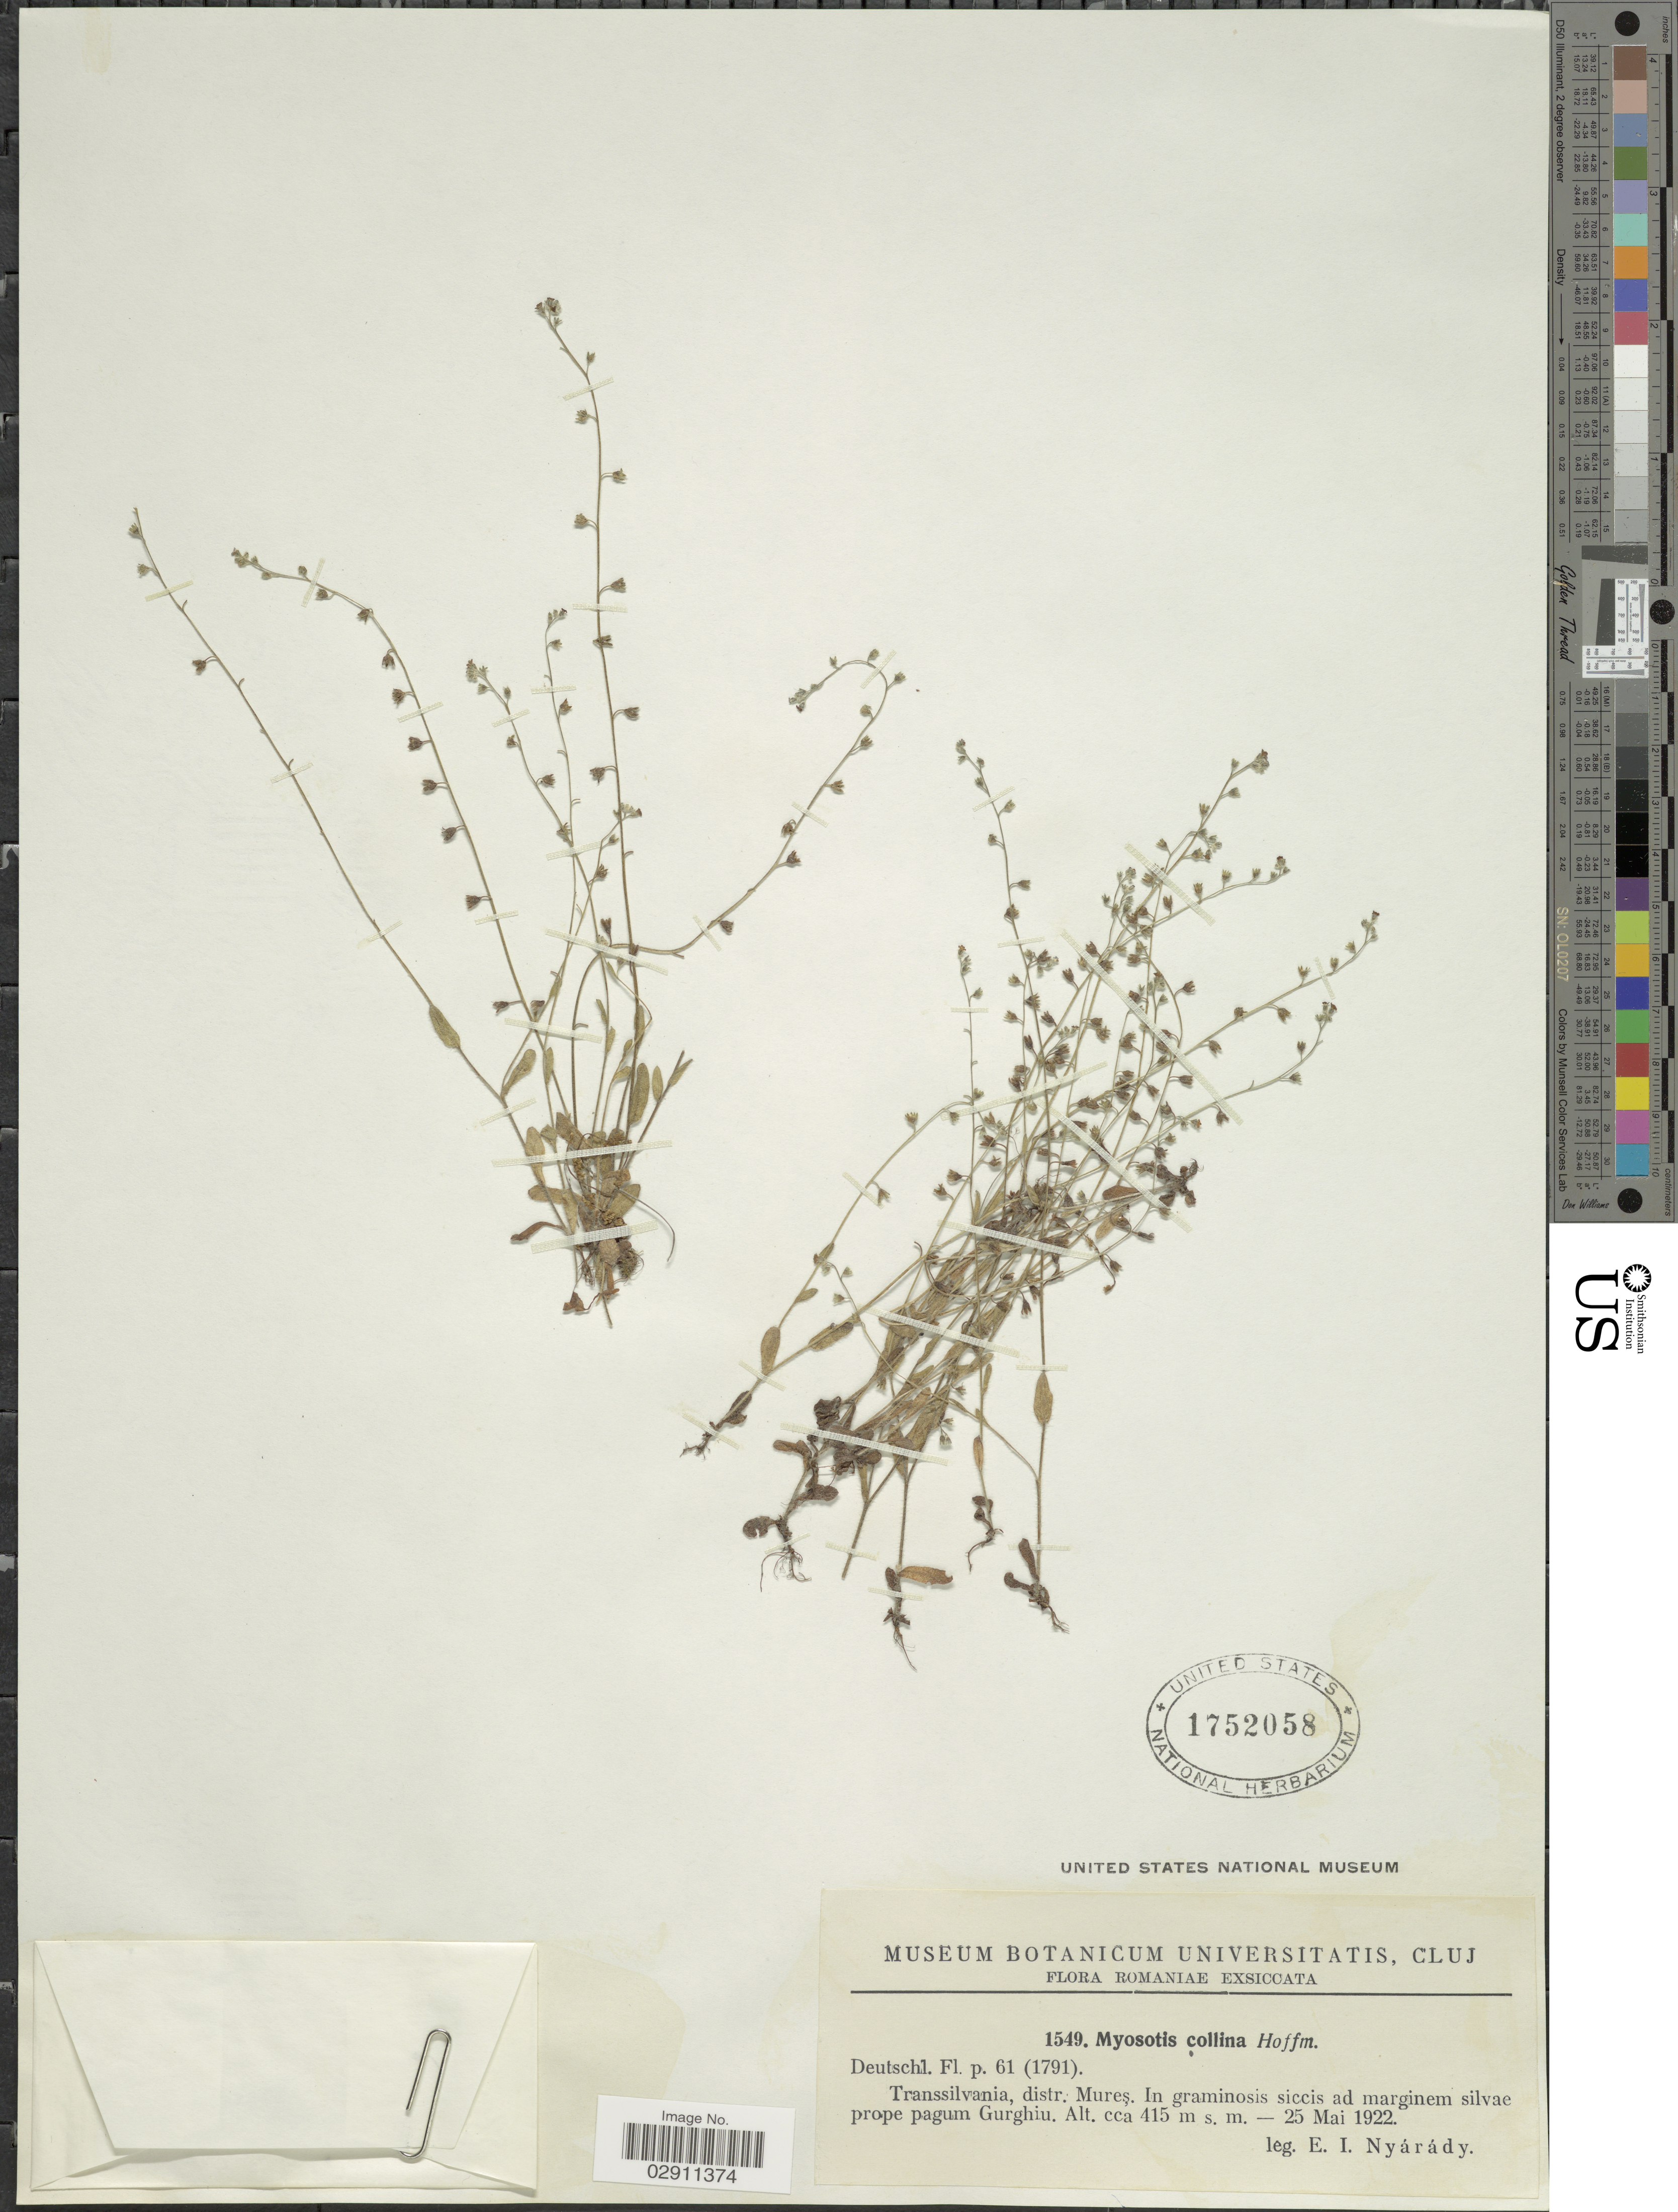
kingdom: Plantae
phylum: Tracheophyta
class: Magnoliopsida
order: Boraginales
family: Boraginaceae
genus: Myosotis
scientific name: Myosotis ramosissima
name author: Rochel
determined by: Goldman, Doug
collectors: E. Nyárády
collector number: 1549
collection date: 1922-05-25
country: Romania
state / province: Mures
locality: Transsilvania, distr. Nures. In graminosis siccis ad marginem silvae prope pagum Gurghiu.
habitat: In graminosis siccis ad marginem silvae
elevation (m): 415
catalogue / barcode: US 1752058